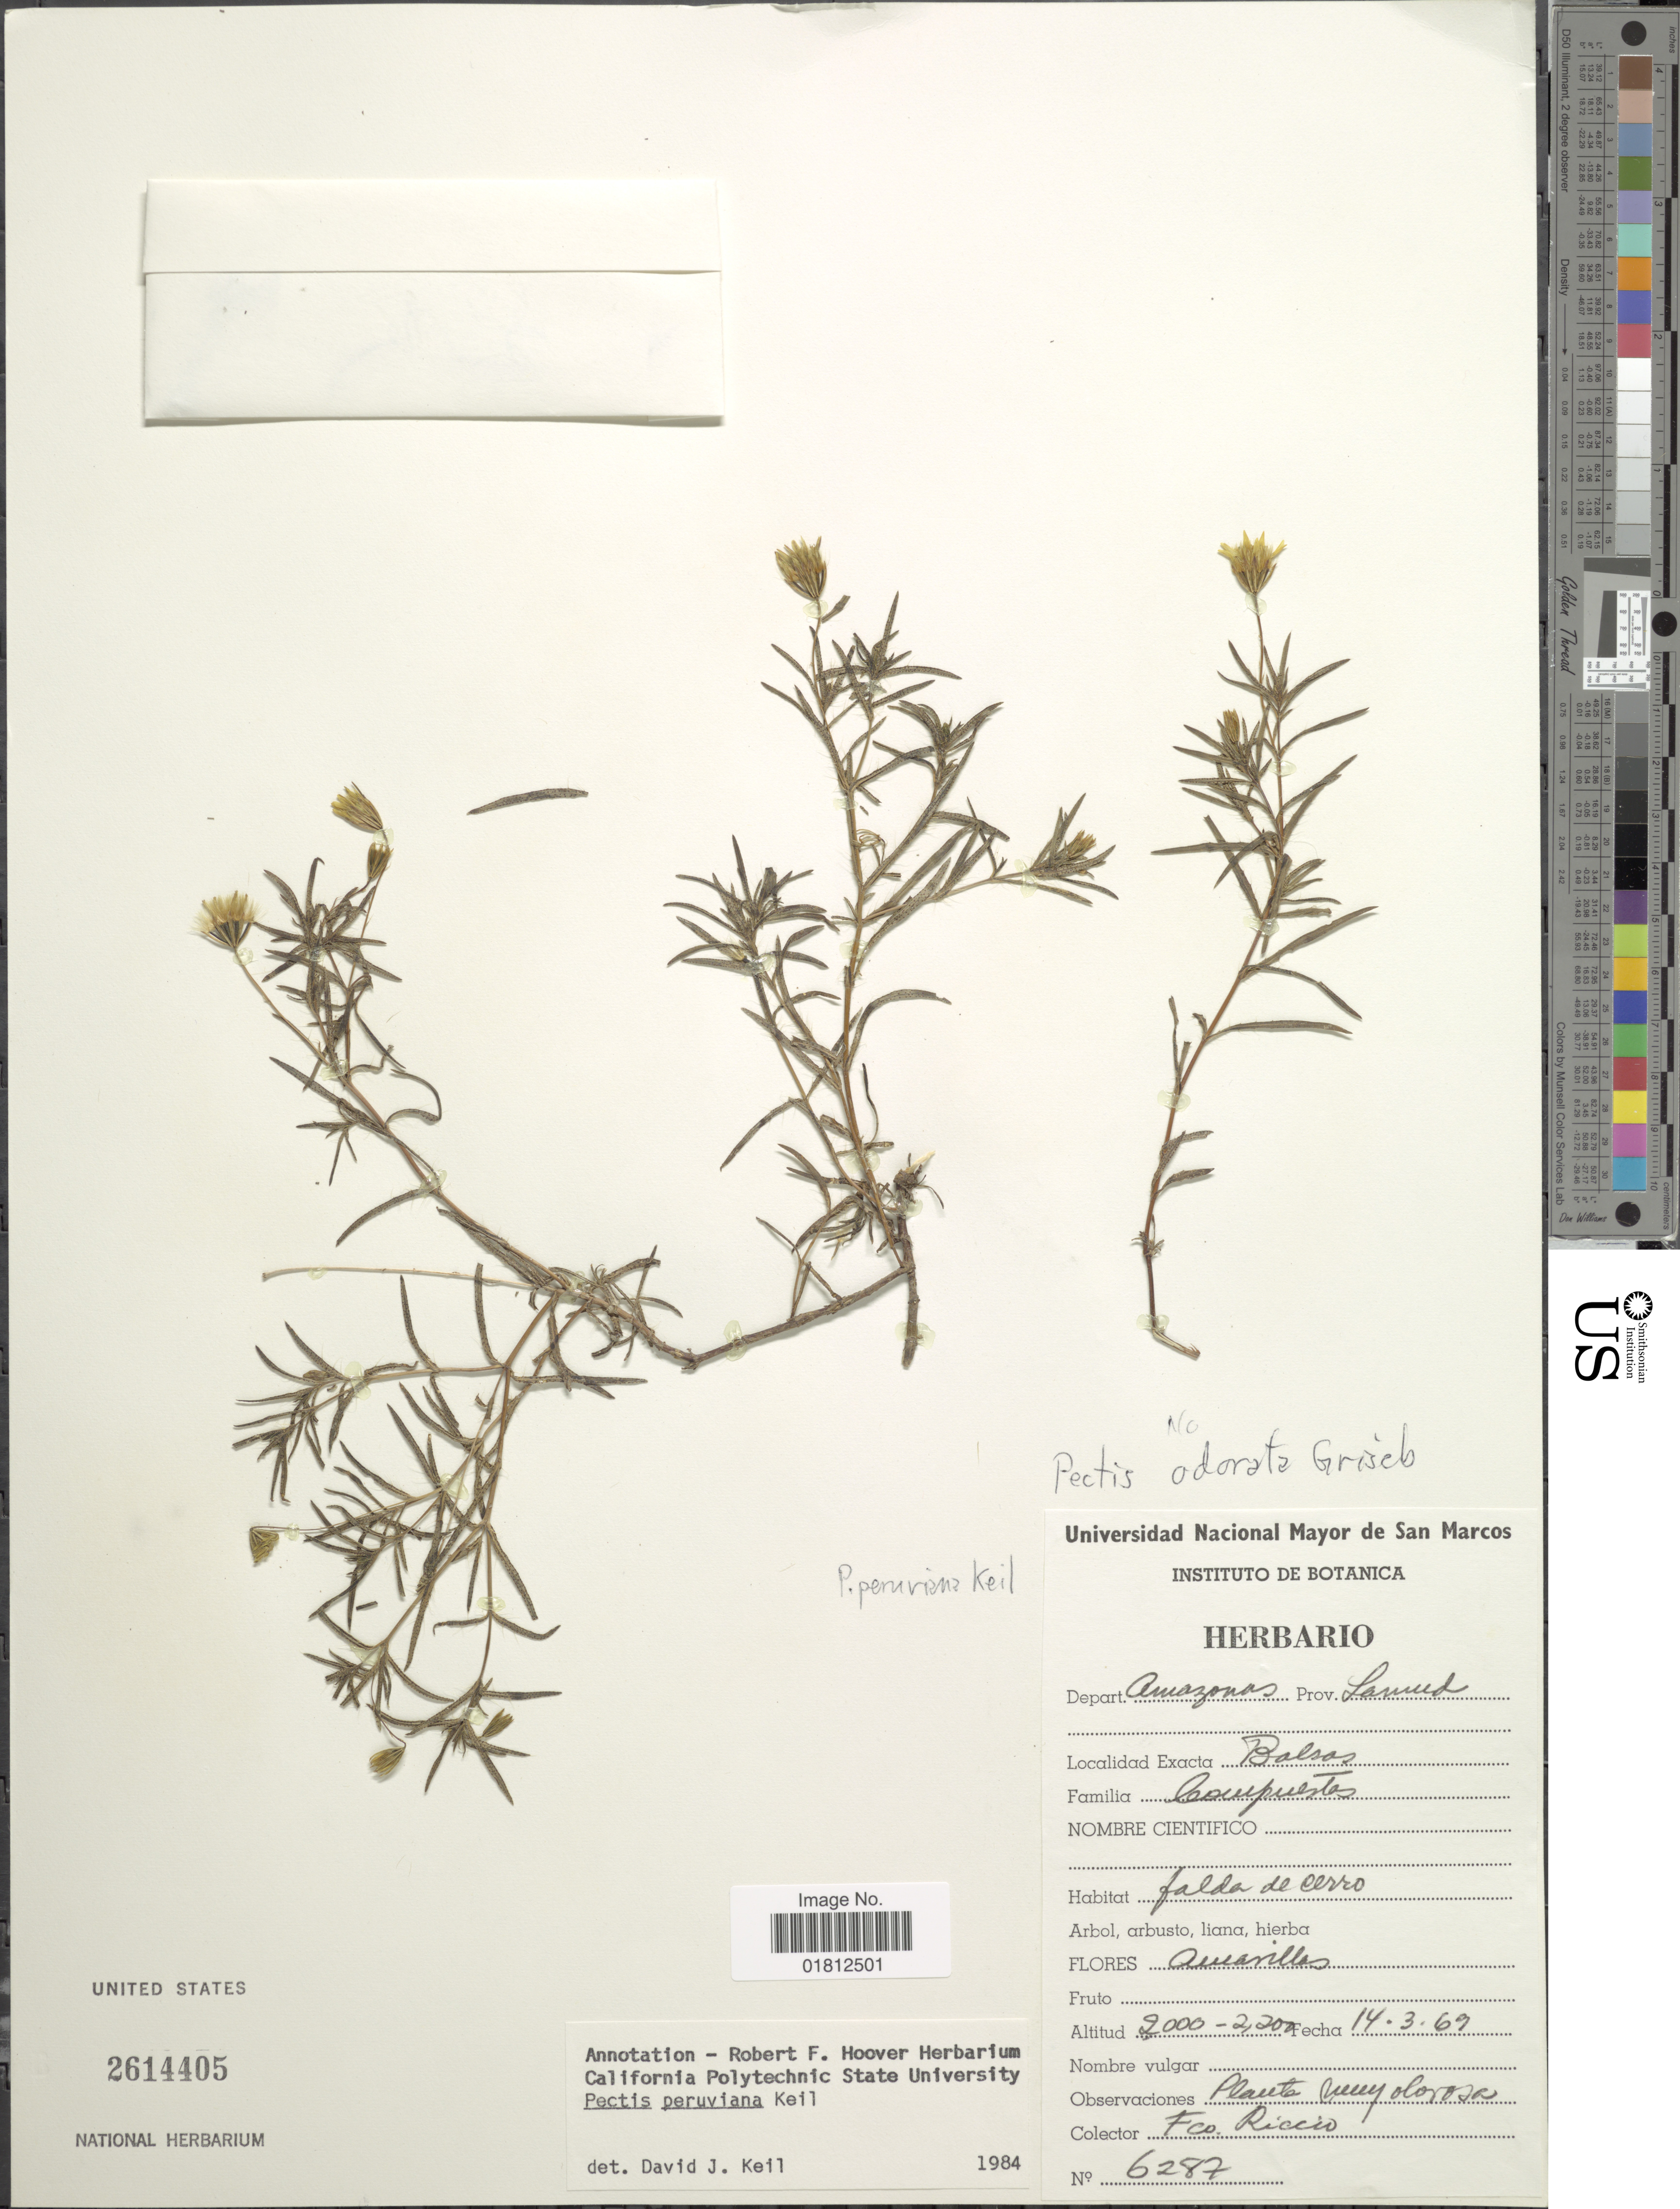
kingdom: Plantae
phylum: Tracheophyta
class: Magnoliopsida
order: Asterales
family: Asteraceae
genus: Pectis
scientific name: Pectis peruviana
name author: D.J. Keil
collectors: F. Riccio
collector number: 6287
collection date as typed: Transcribed d/m/y: 14/3/69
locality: Prov. Lamud [interpreted], Balsas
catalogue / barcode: US 2614405